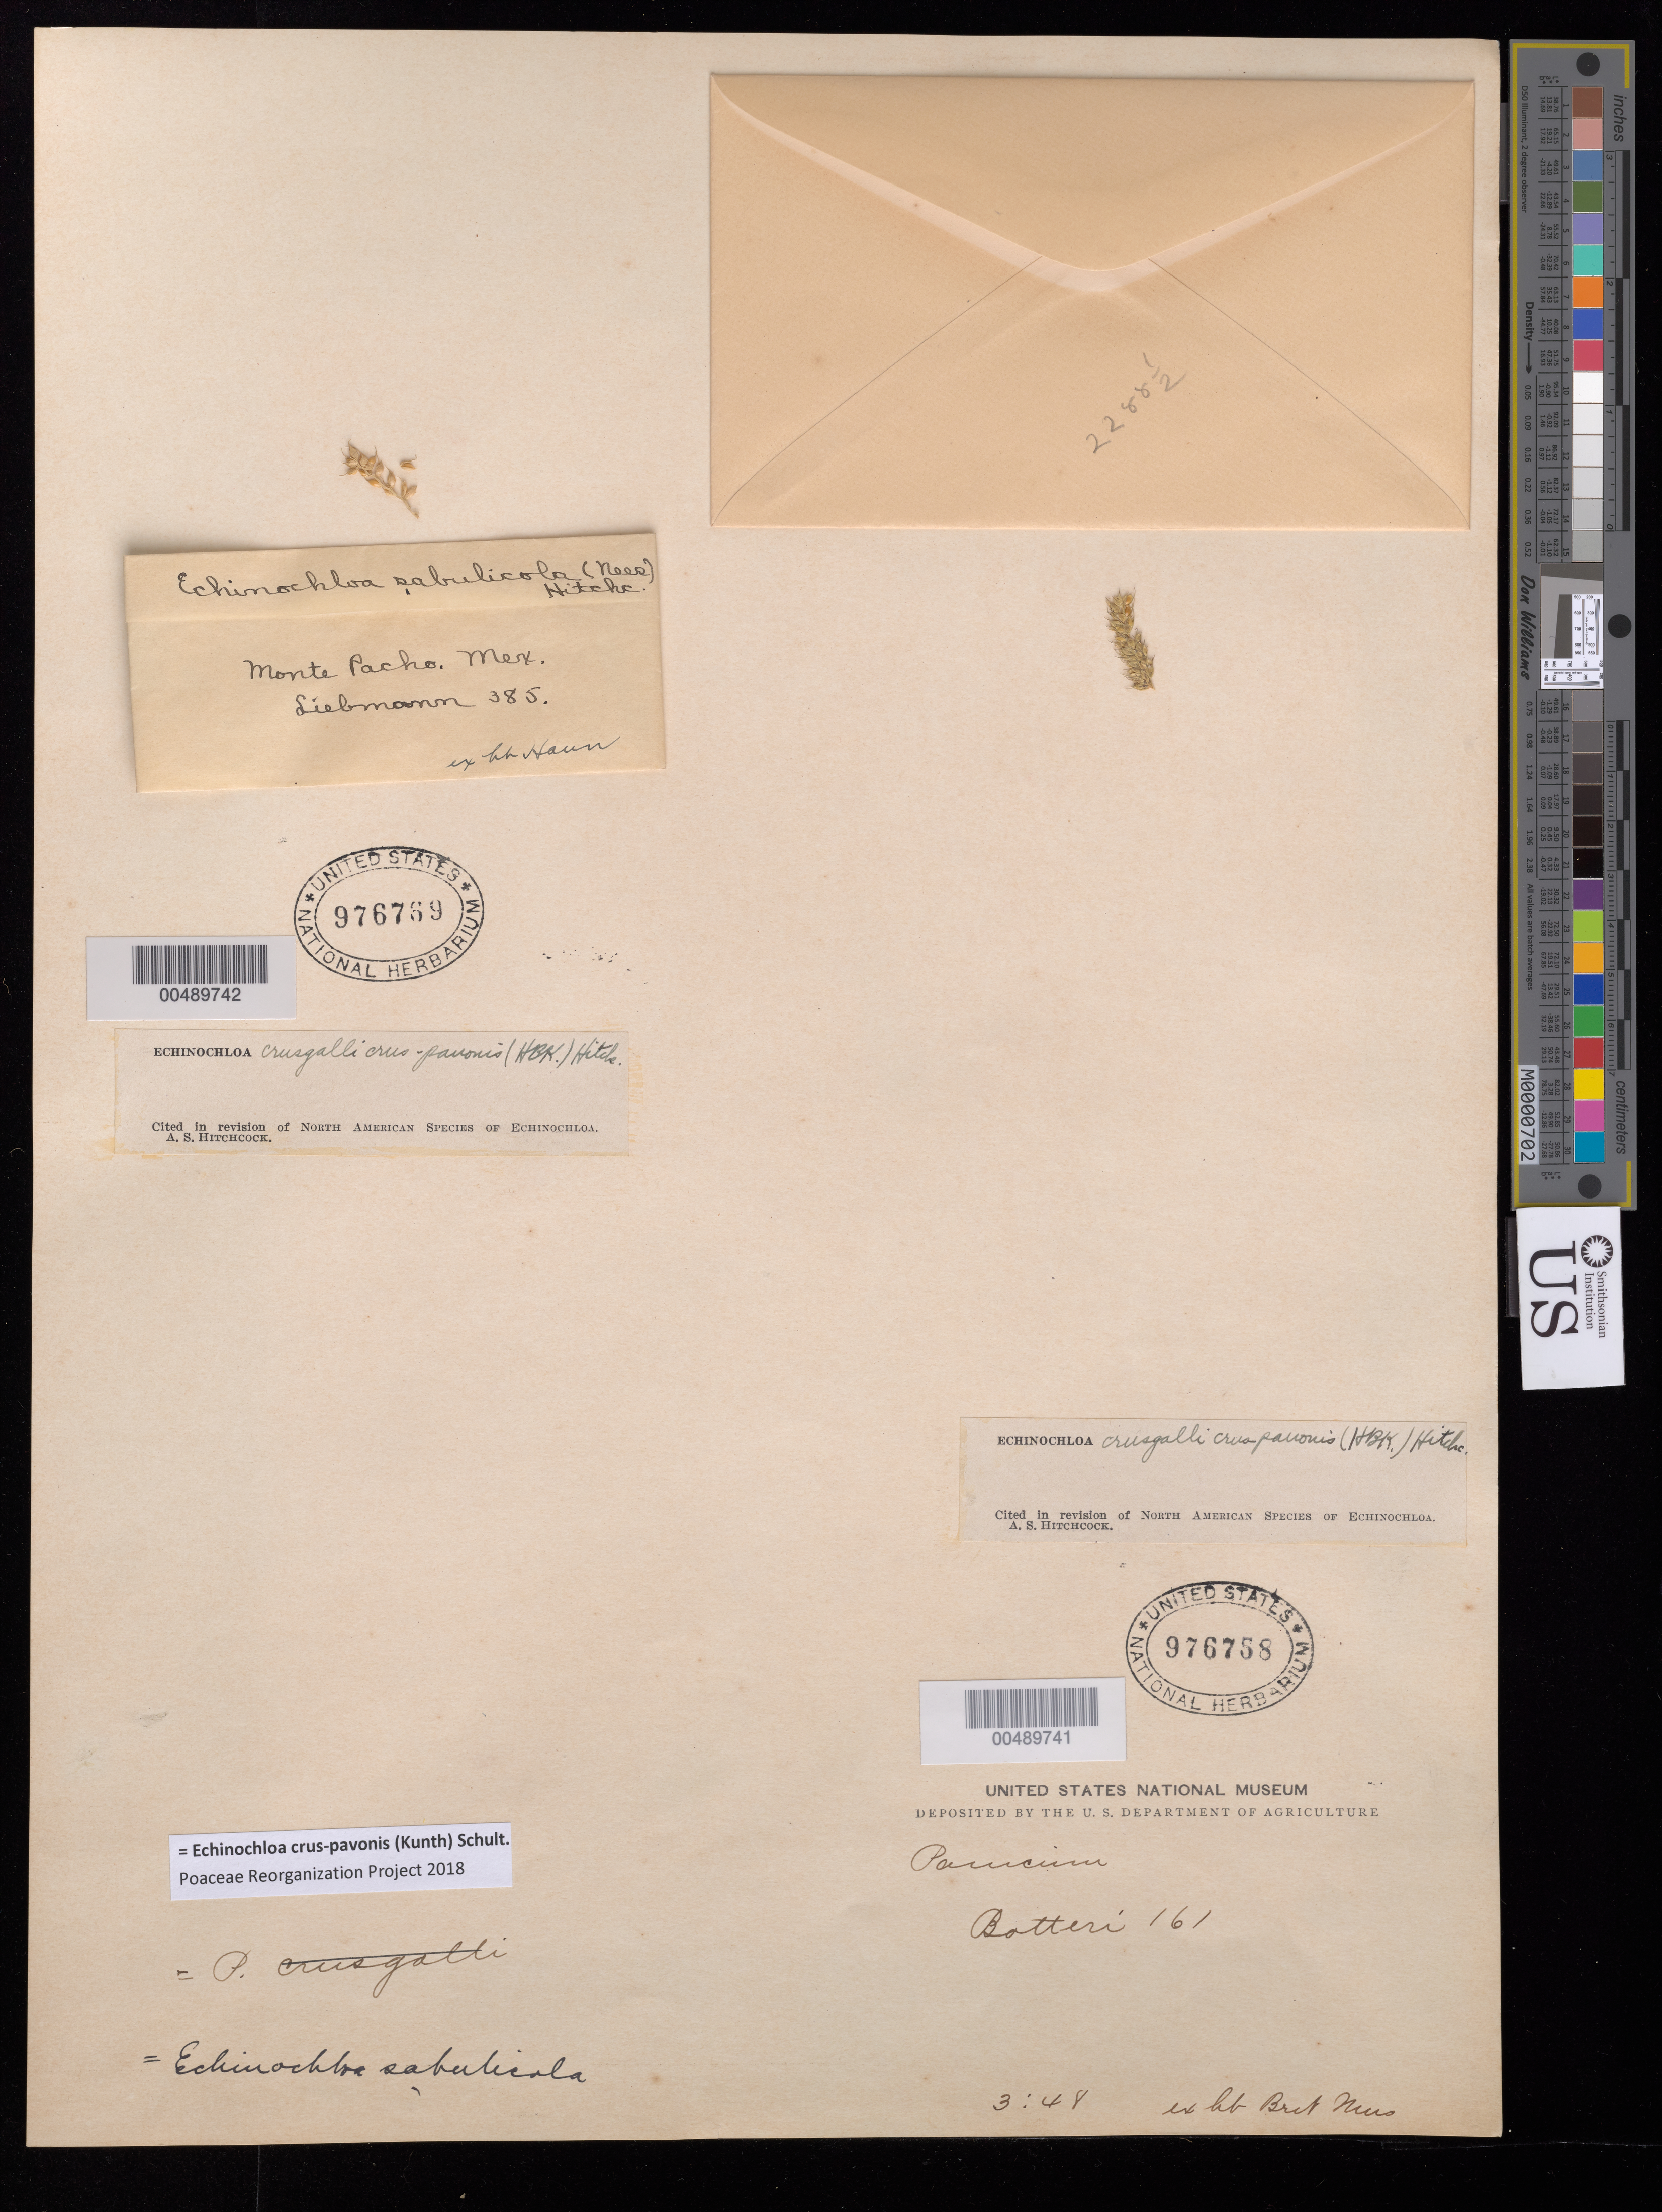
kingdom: Plantae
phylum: Tracheophyta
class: Liliopsida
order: Poales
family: Poaceae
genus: Echinochloa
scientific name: Echinochloa crus-pavonis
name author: (Kunth) Schult.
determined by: Poaceae Reorganization Project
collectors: -. Botteri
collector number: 161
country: Mexico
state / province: Durango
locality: San Ramon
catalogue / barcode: US 976758